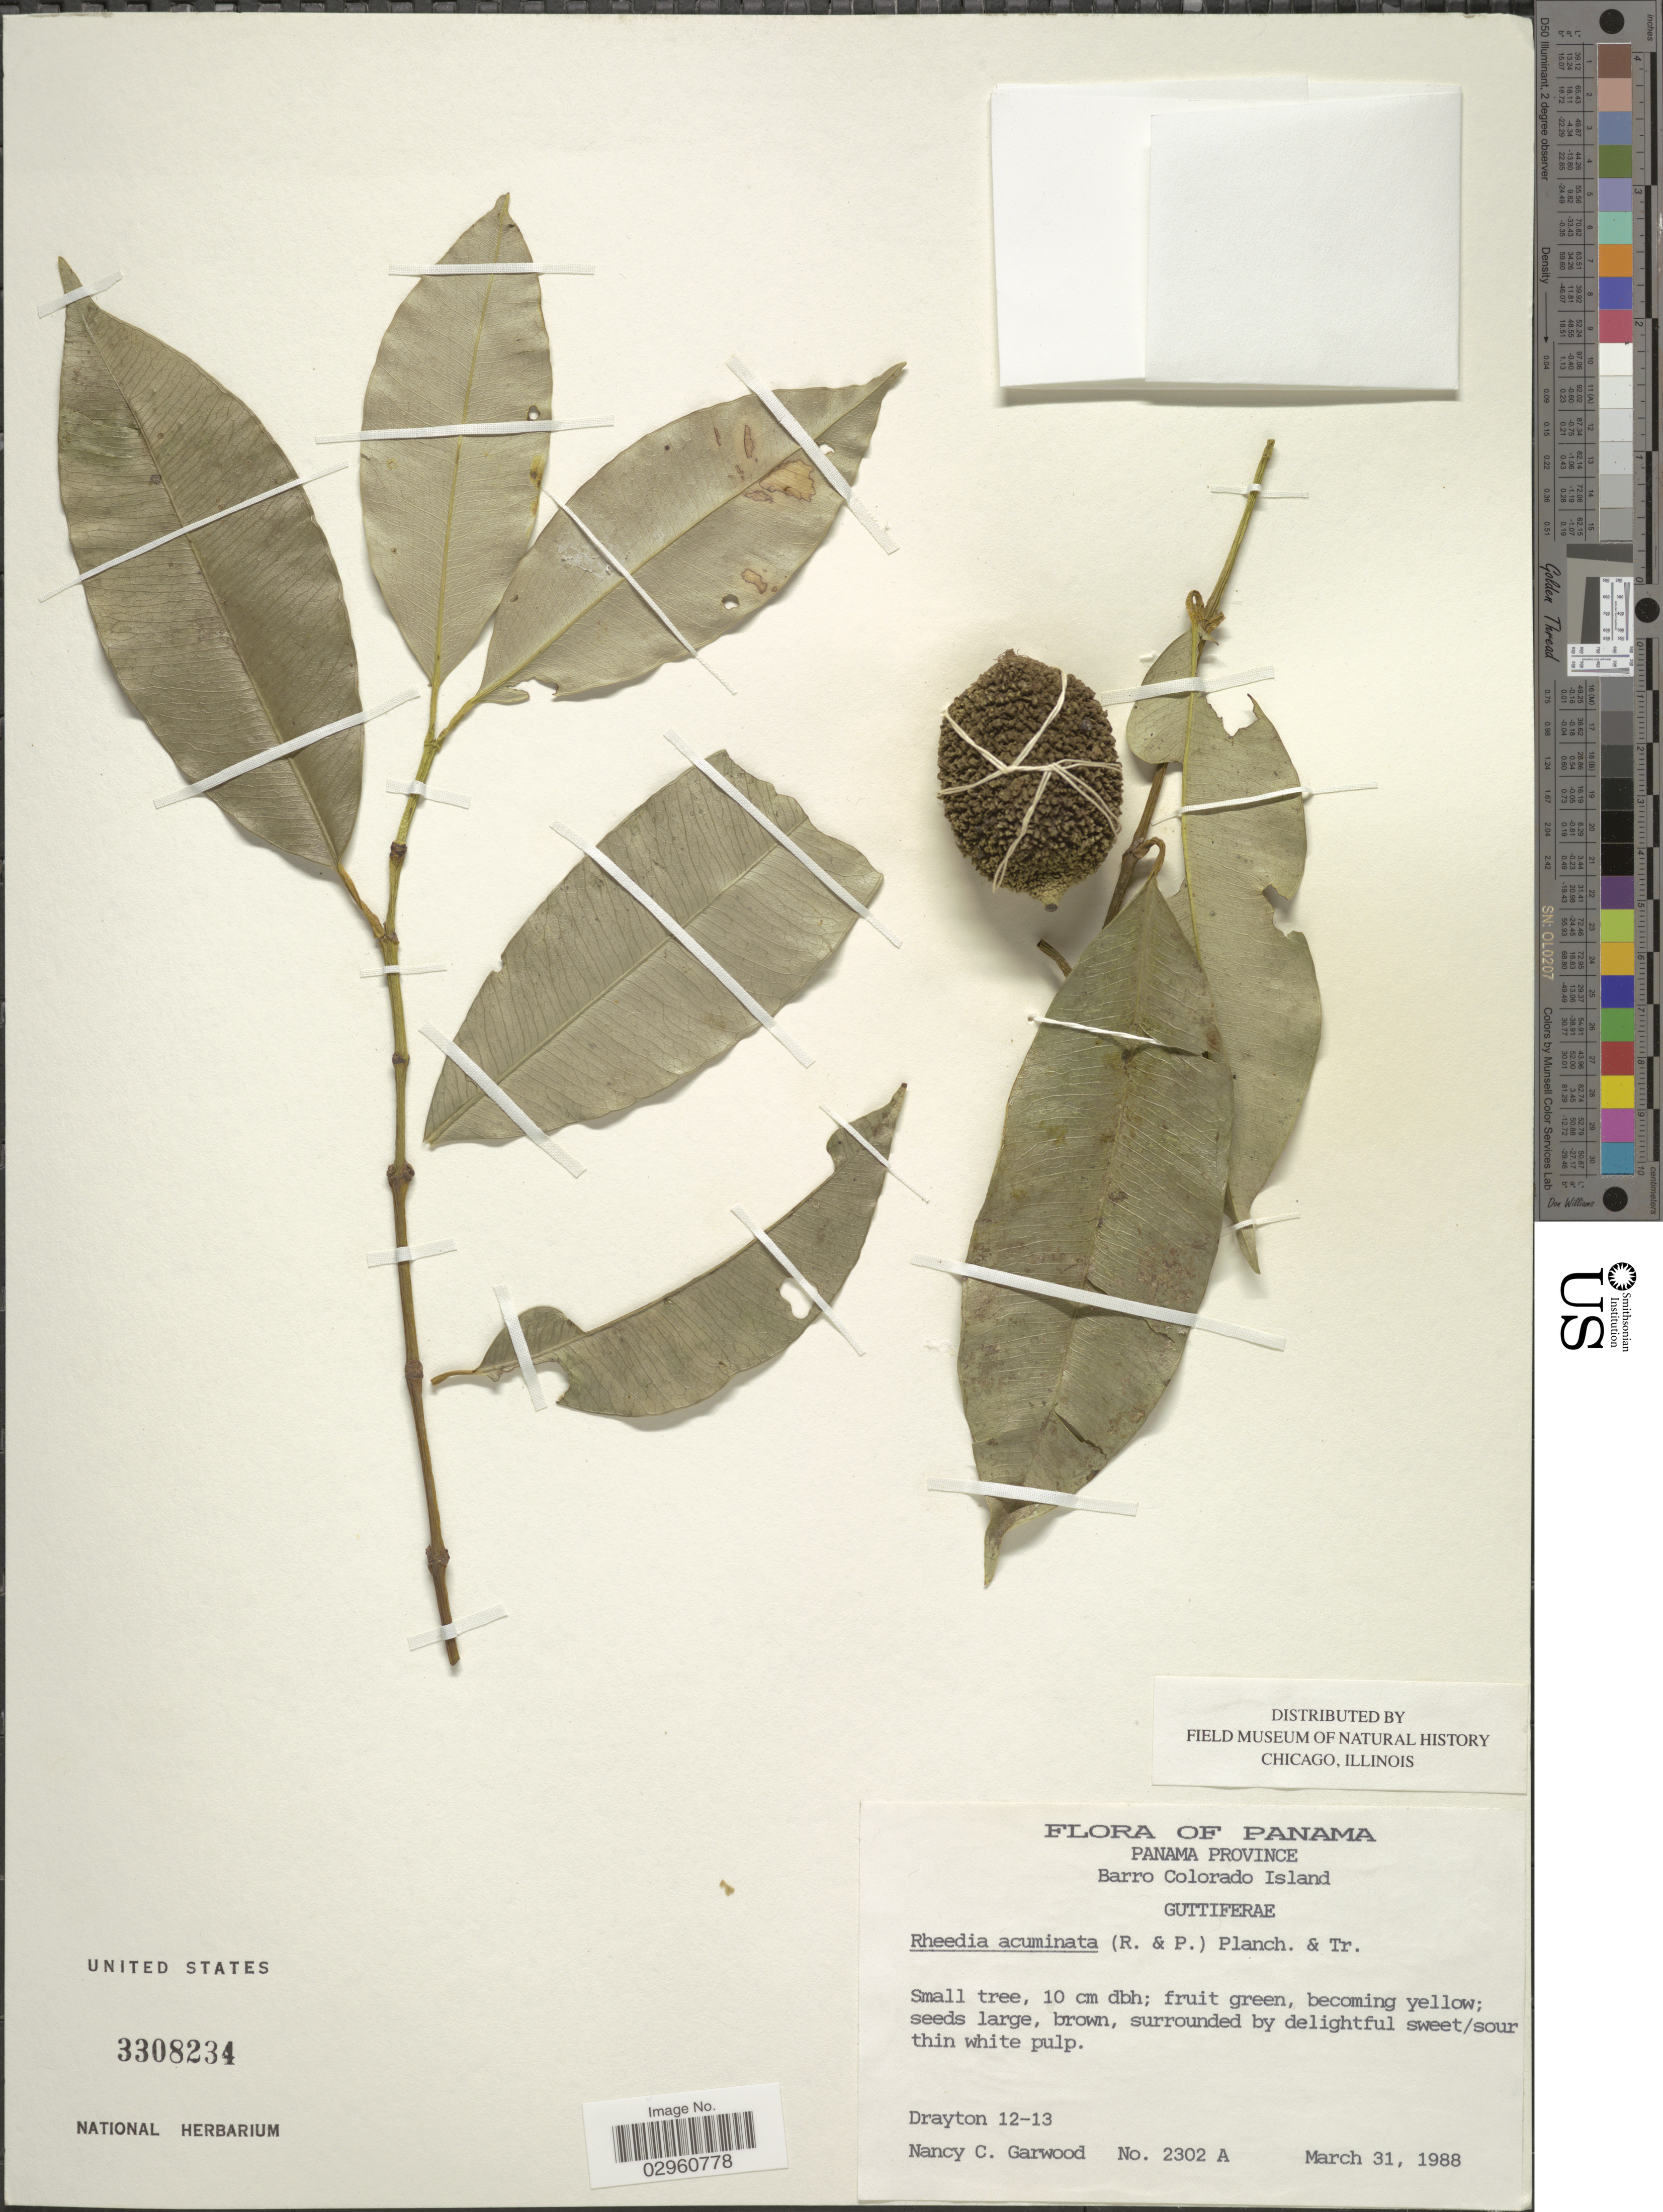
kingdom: Plantae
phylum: Tracheophyta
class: Magnoliopsida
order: Malpighiales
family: Clusiaceae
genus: Garcinia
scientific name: Garcinia madruno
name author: (Kunth) Hammel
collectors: N. C. Garwood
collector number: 2302A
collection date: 1988-03-31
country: Panama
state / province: Panamá Oeste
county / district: Canal Zone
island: Barro Colorado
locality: Panama Province. Barro Colorado Island. Drayton 12-13. [unsure placement]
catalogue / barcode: US 3308234